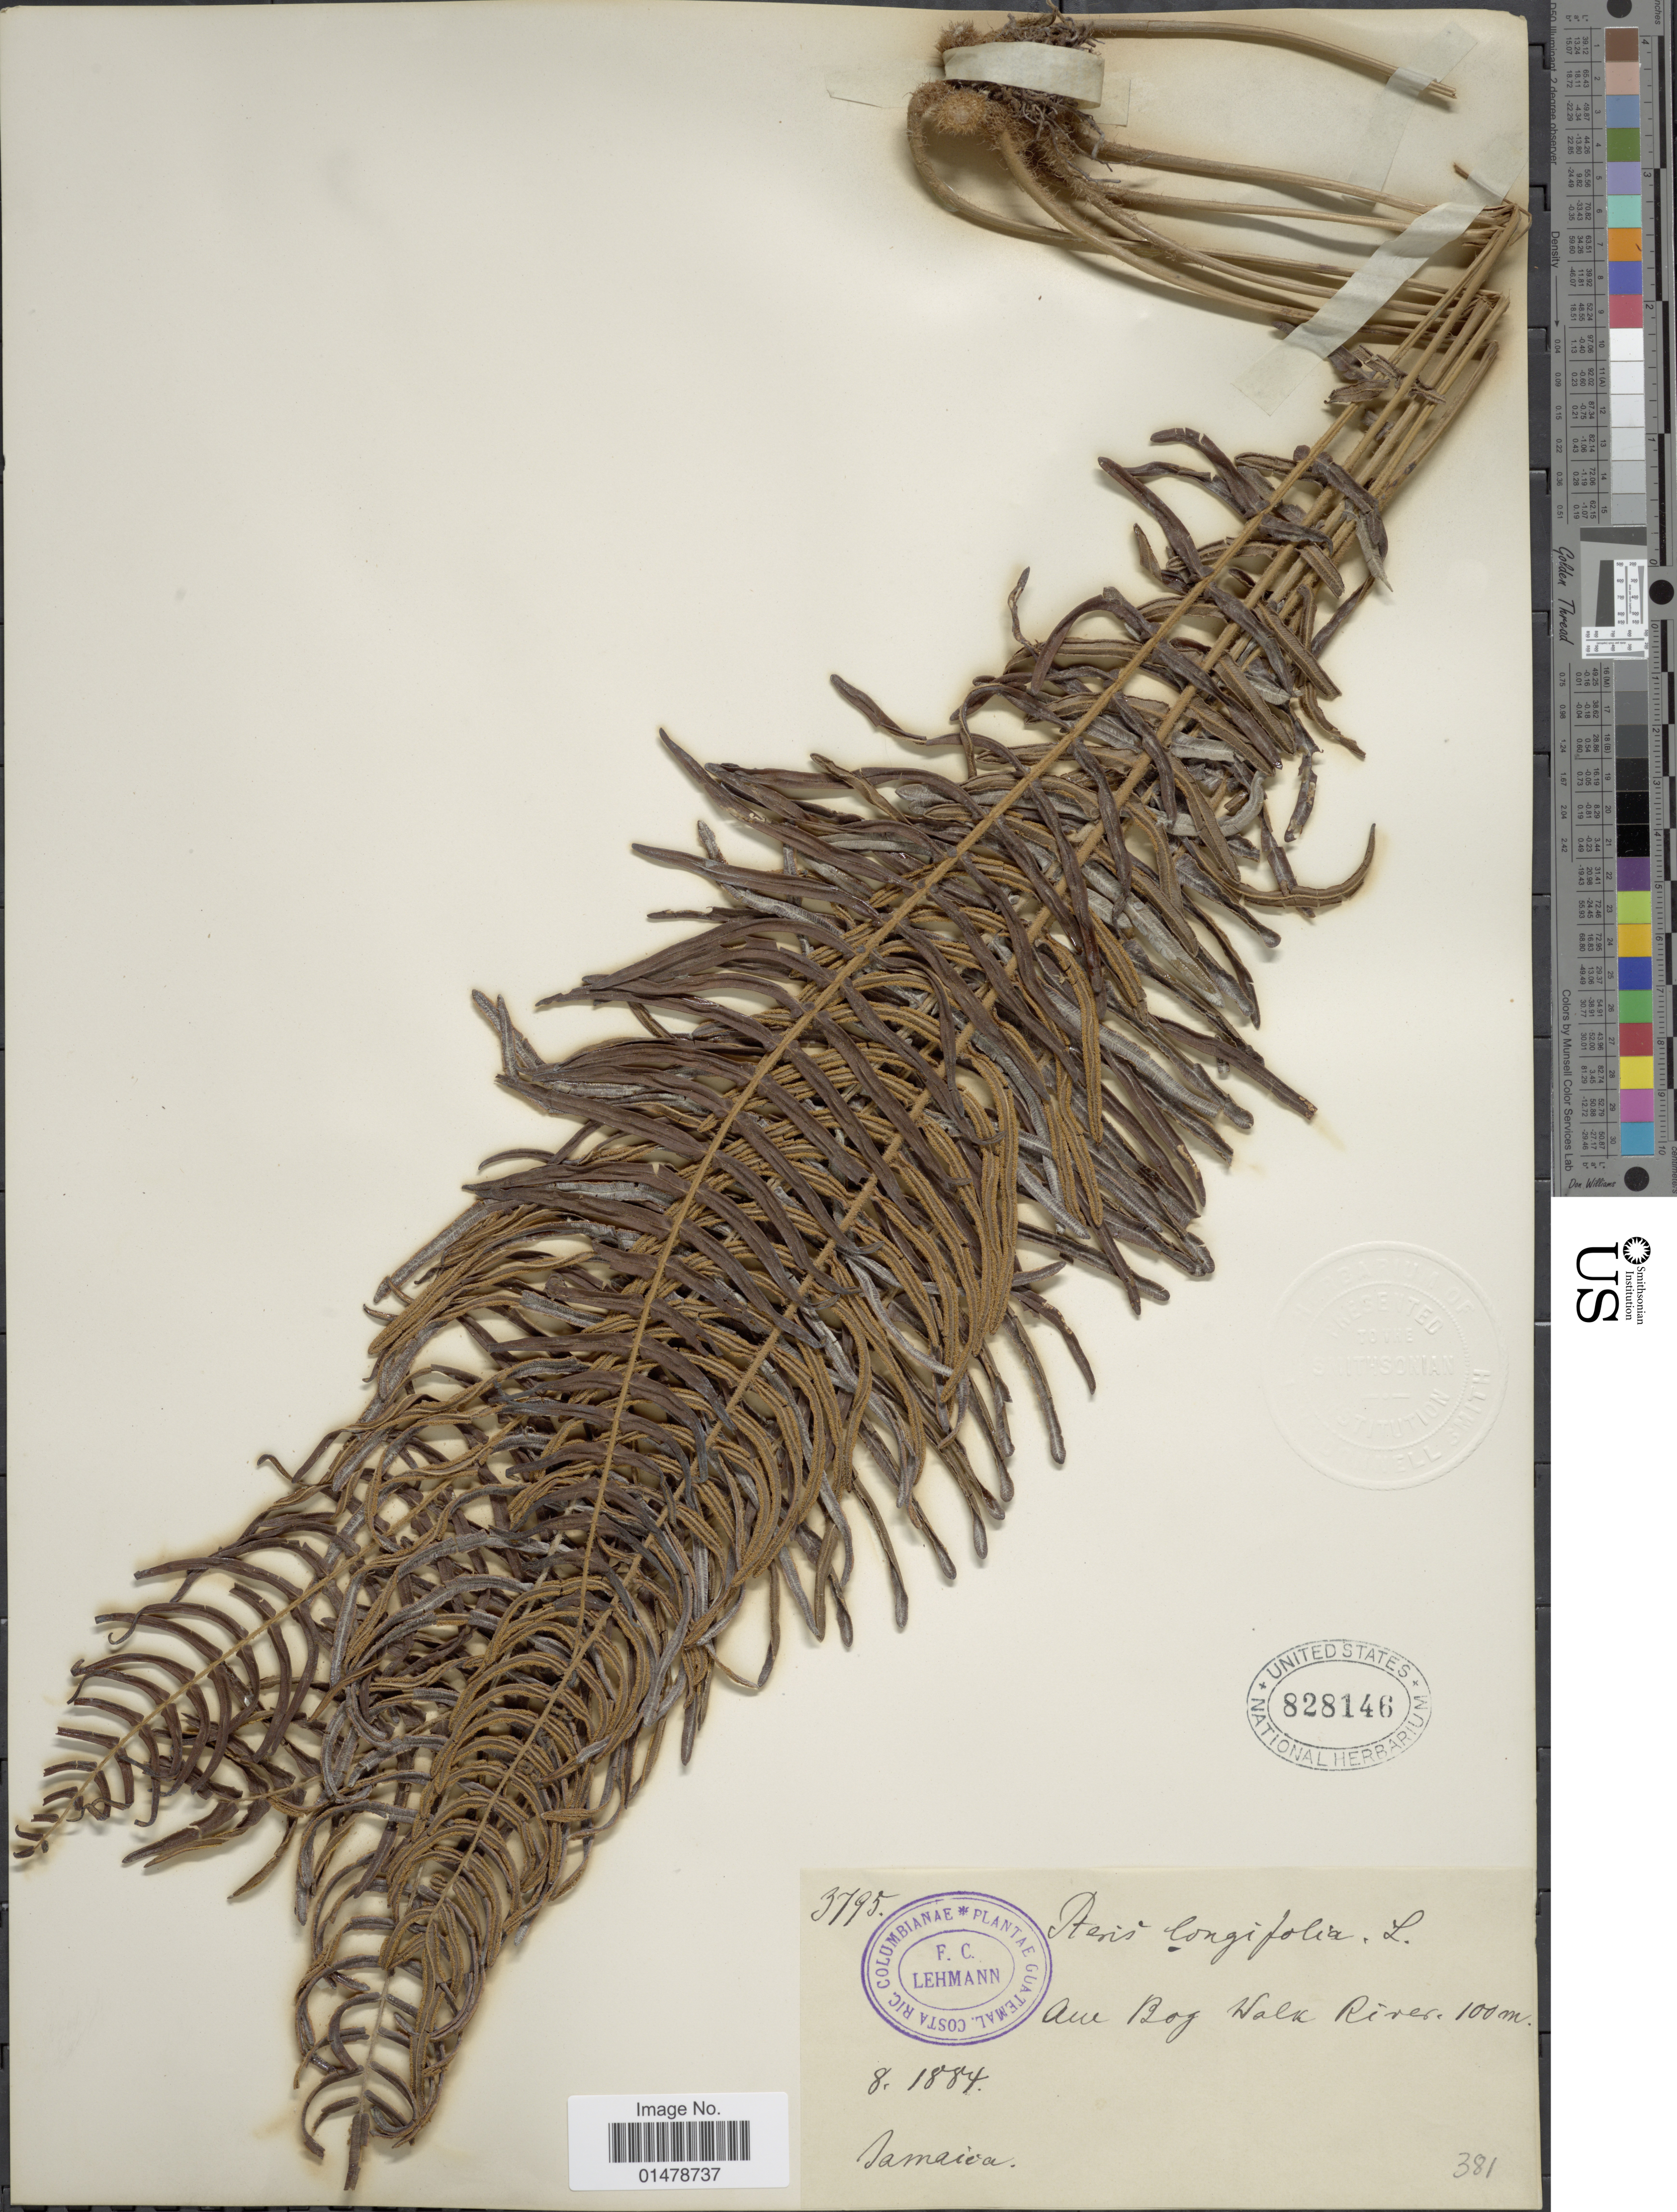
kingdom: Plantae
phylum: Tracheophyta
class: Polypodiopsida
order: Polypodiales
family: Pteridaceae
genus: Pteris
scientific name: Pteris longifolia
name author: L.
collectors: F. C. Lehmann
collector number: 3795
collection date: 1884-08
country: Jamaica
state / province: Saint Catherine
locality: Que Bog Walk River.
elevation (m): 100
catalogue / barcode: US 828146